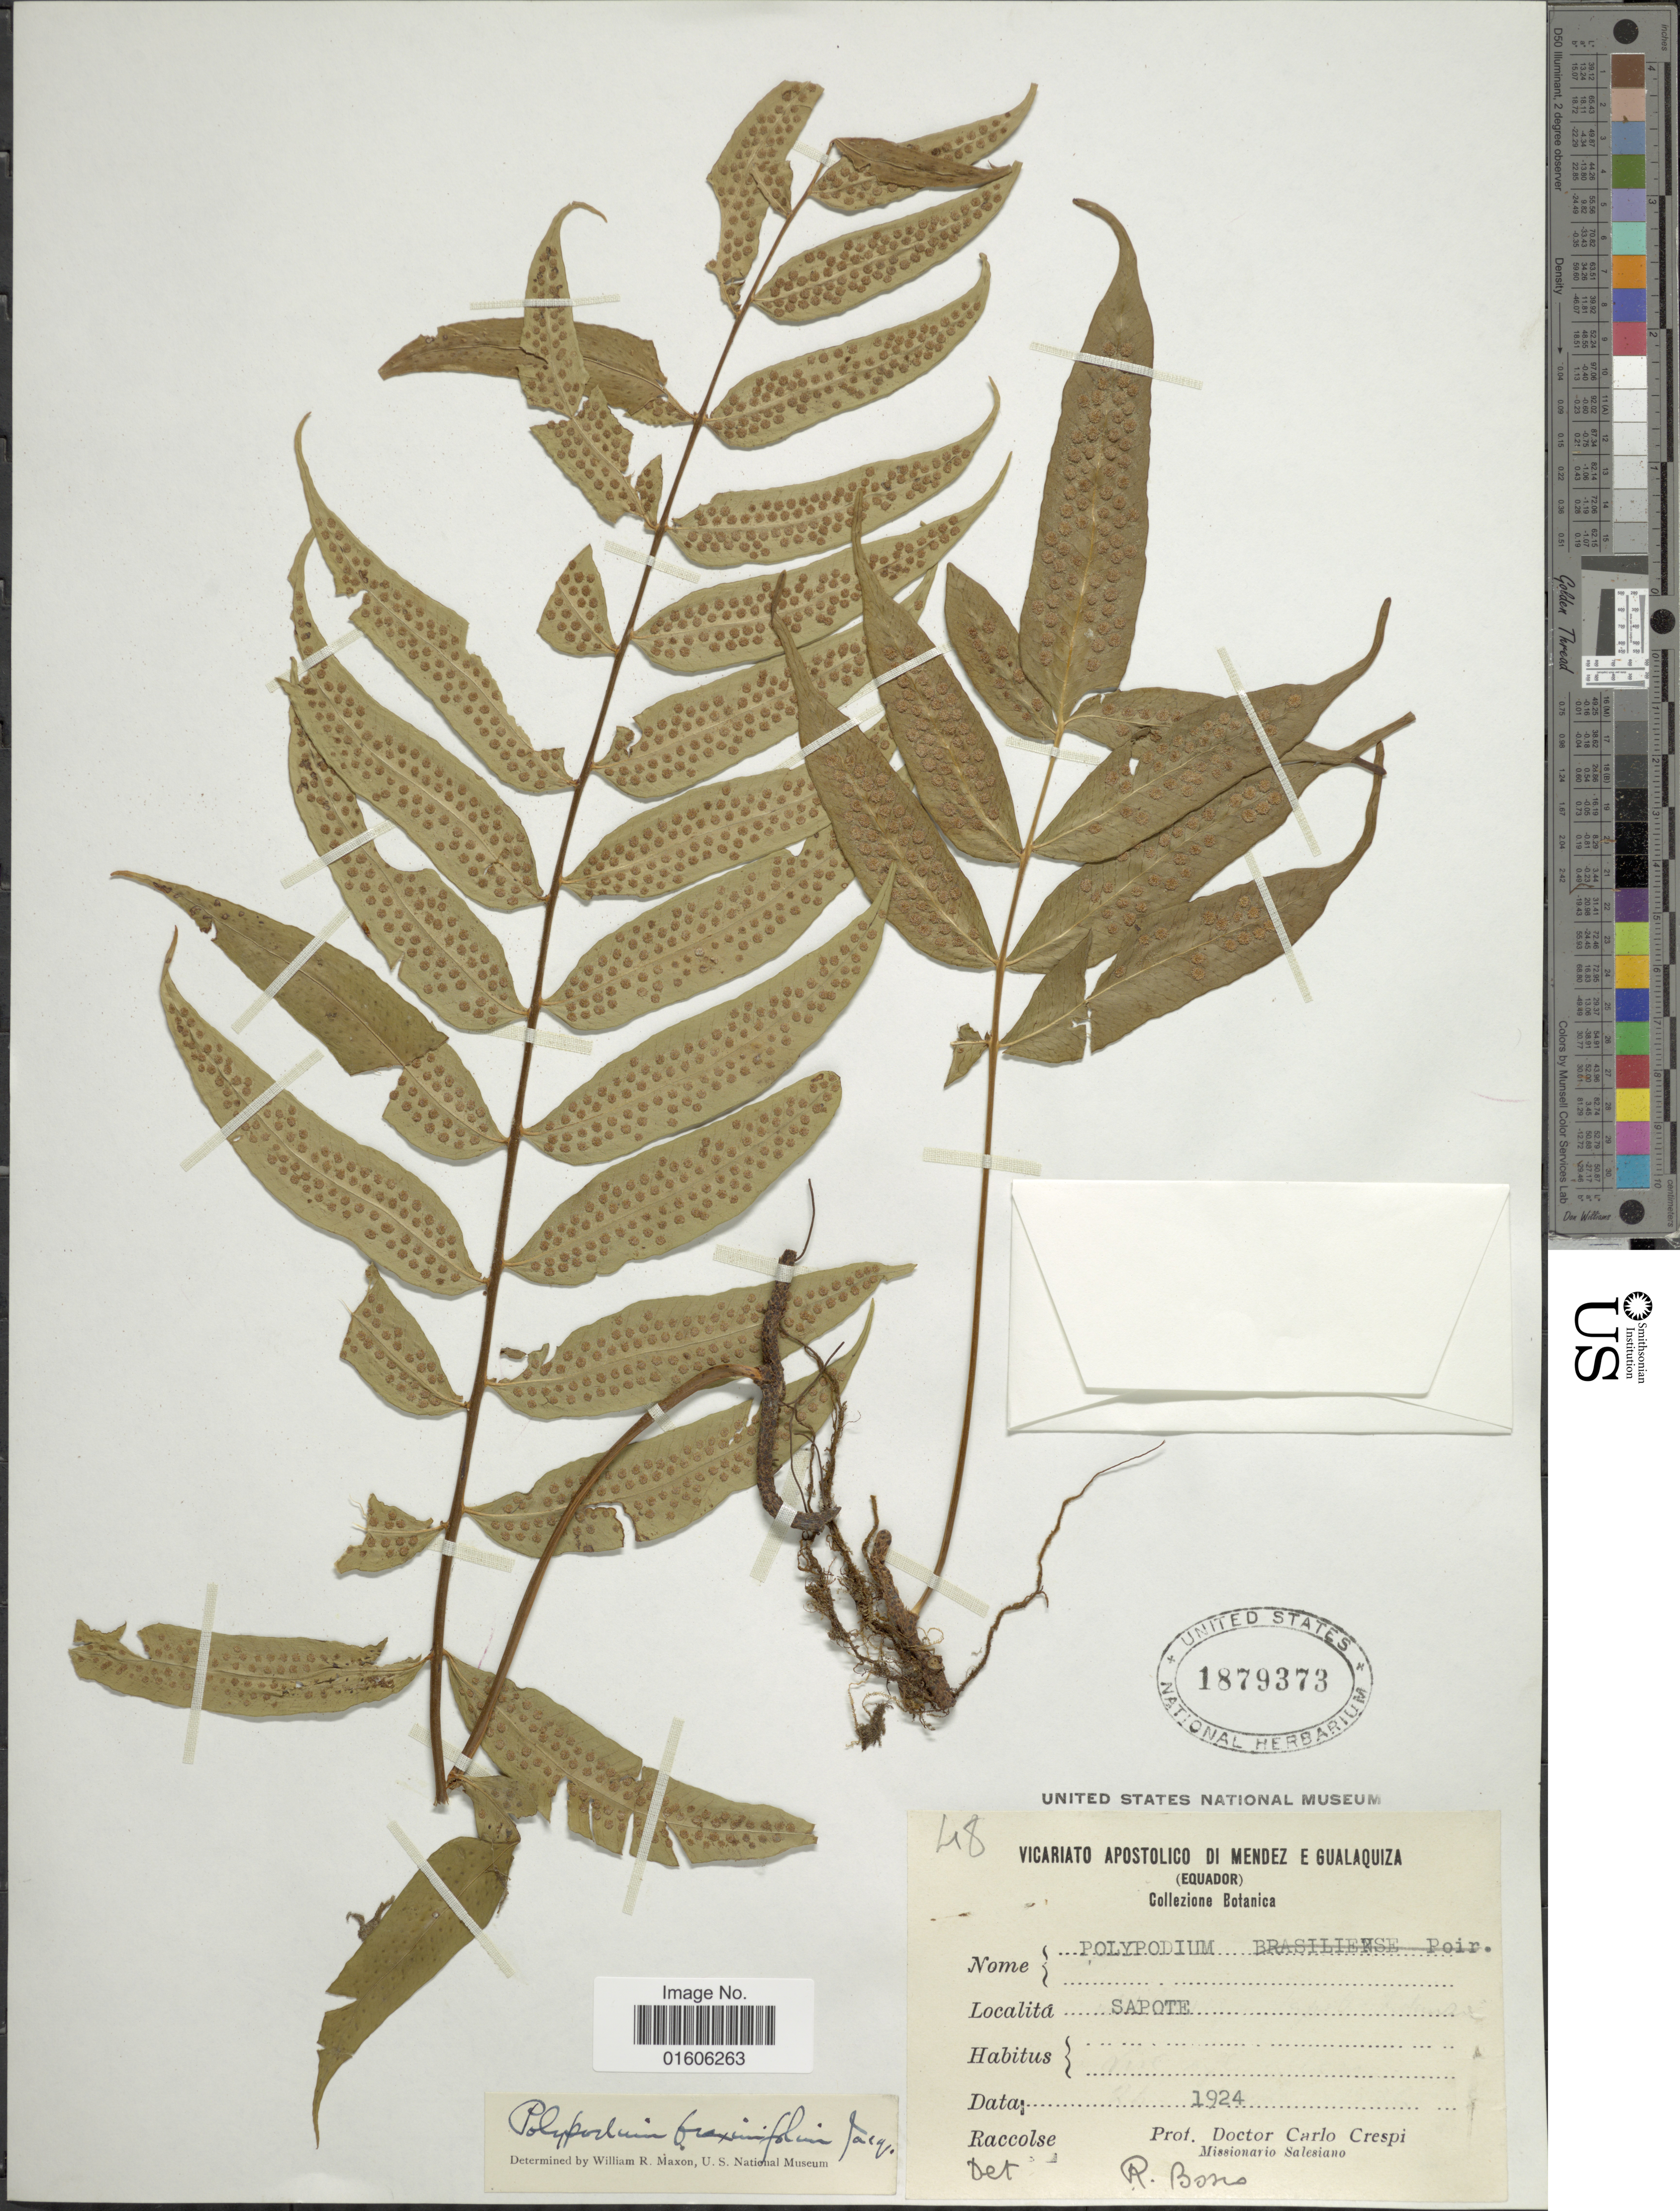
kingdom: Plantae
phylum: Tracheophyta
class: Polypodiopsida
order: Polypodiales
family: Polypodiaceae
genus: Serpocaulon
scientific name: Serpocaulon fraxinifolium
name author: (Jacq.) A.R. Sm.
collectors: C. Crespi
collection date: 1924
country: Ecuador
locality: Sapote.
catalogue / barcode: US 1879373